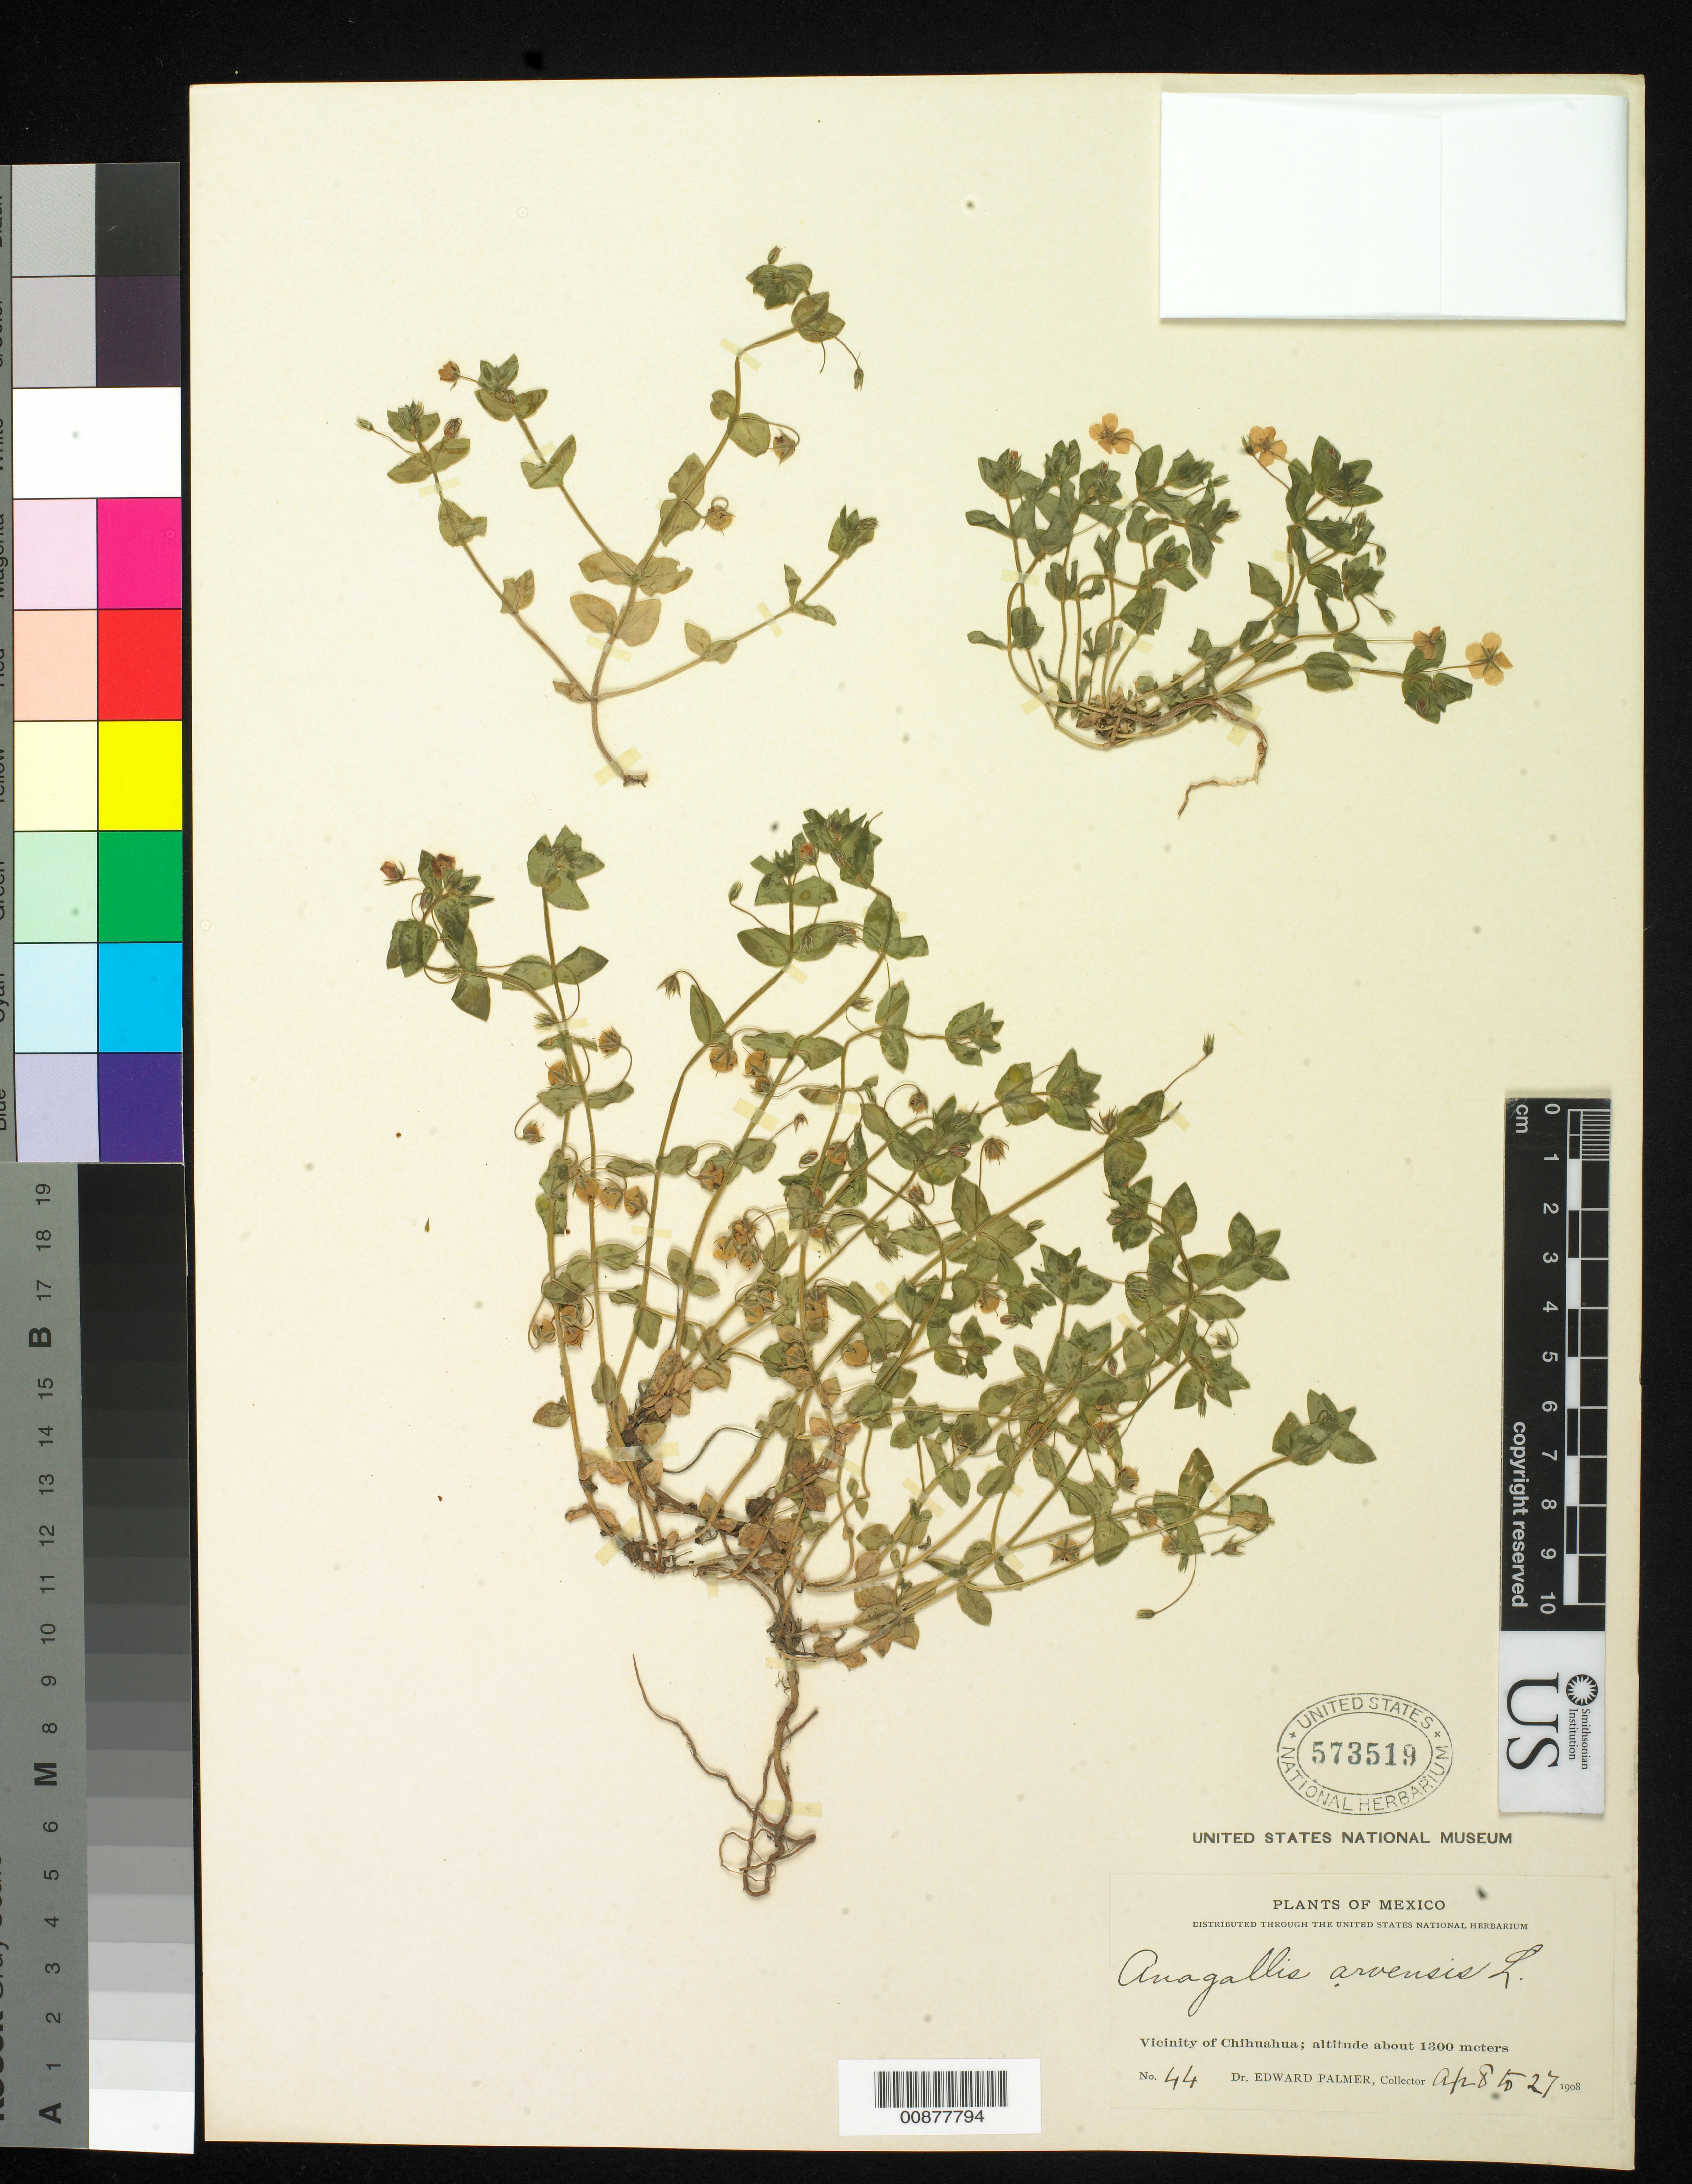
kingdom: Plantae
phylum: Tracheophyta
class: Magnoliopsida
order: Ericales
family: Primulaceae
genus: Anagallis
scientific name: Anagallis arvensis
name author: L.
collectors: E. Palmer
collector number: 44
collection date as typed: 08 Apr 1908 to 27 Apr 1908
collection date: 1908-04-08/1908-04-27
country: Mexico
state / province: Chihuahua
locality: Vicinity of Chihuahua.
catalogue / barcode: US 573519